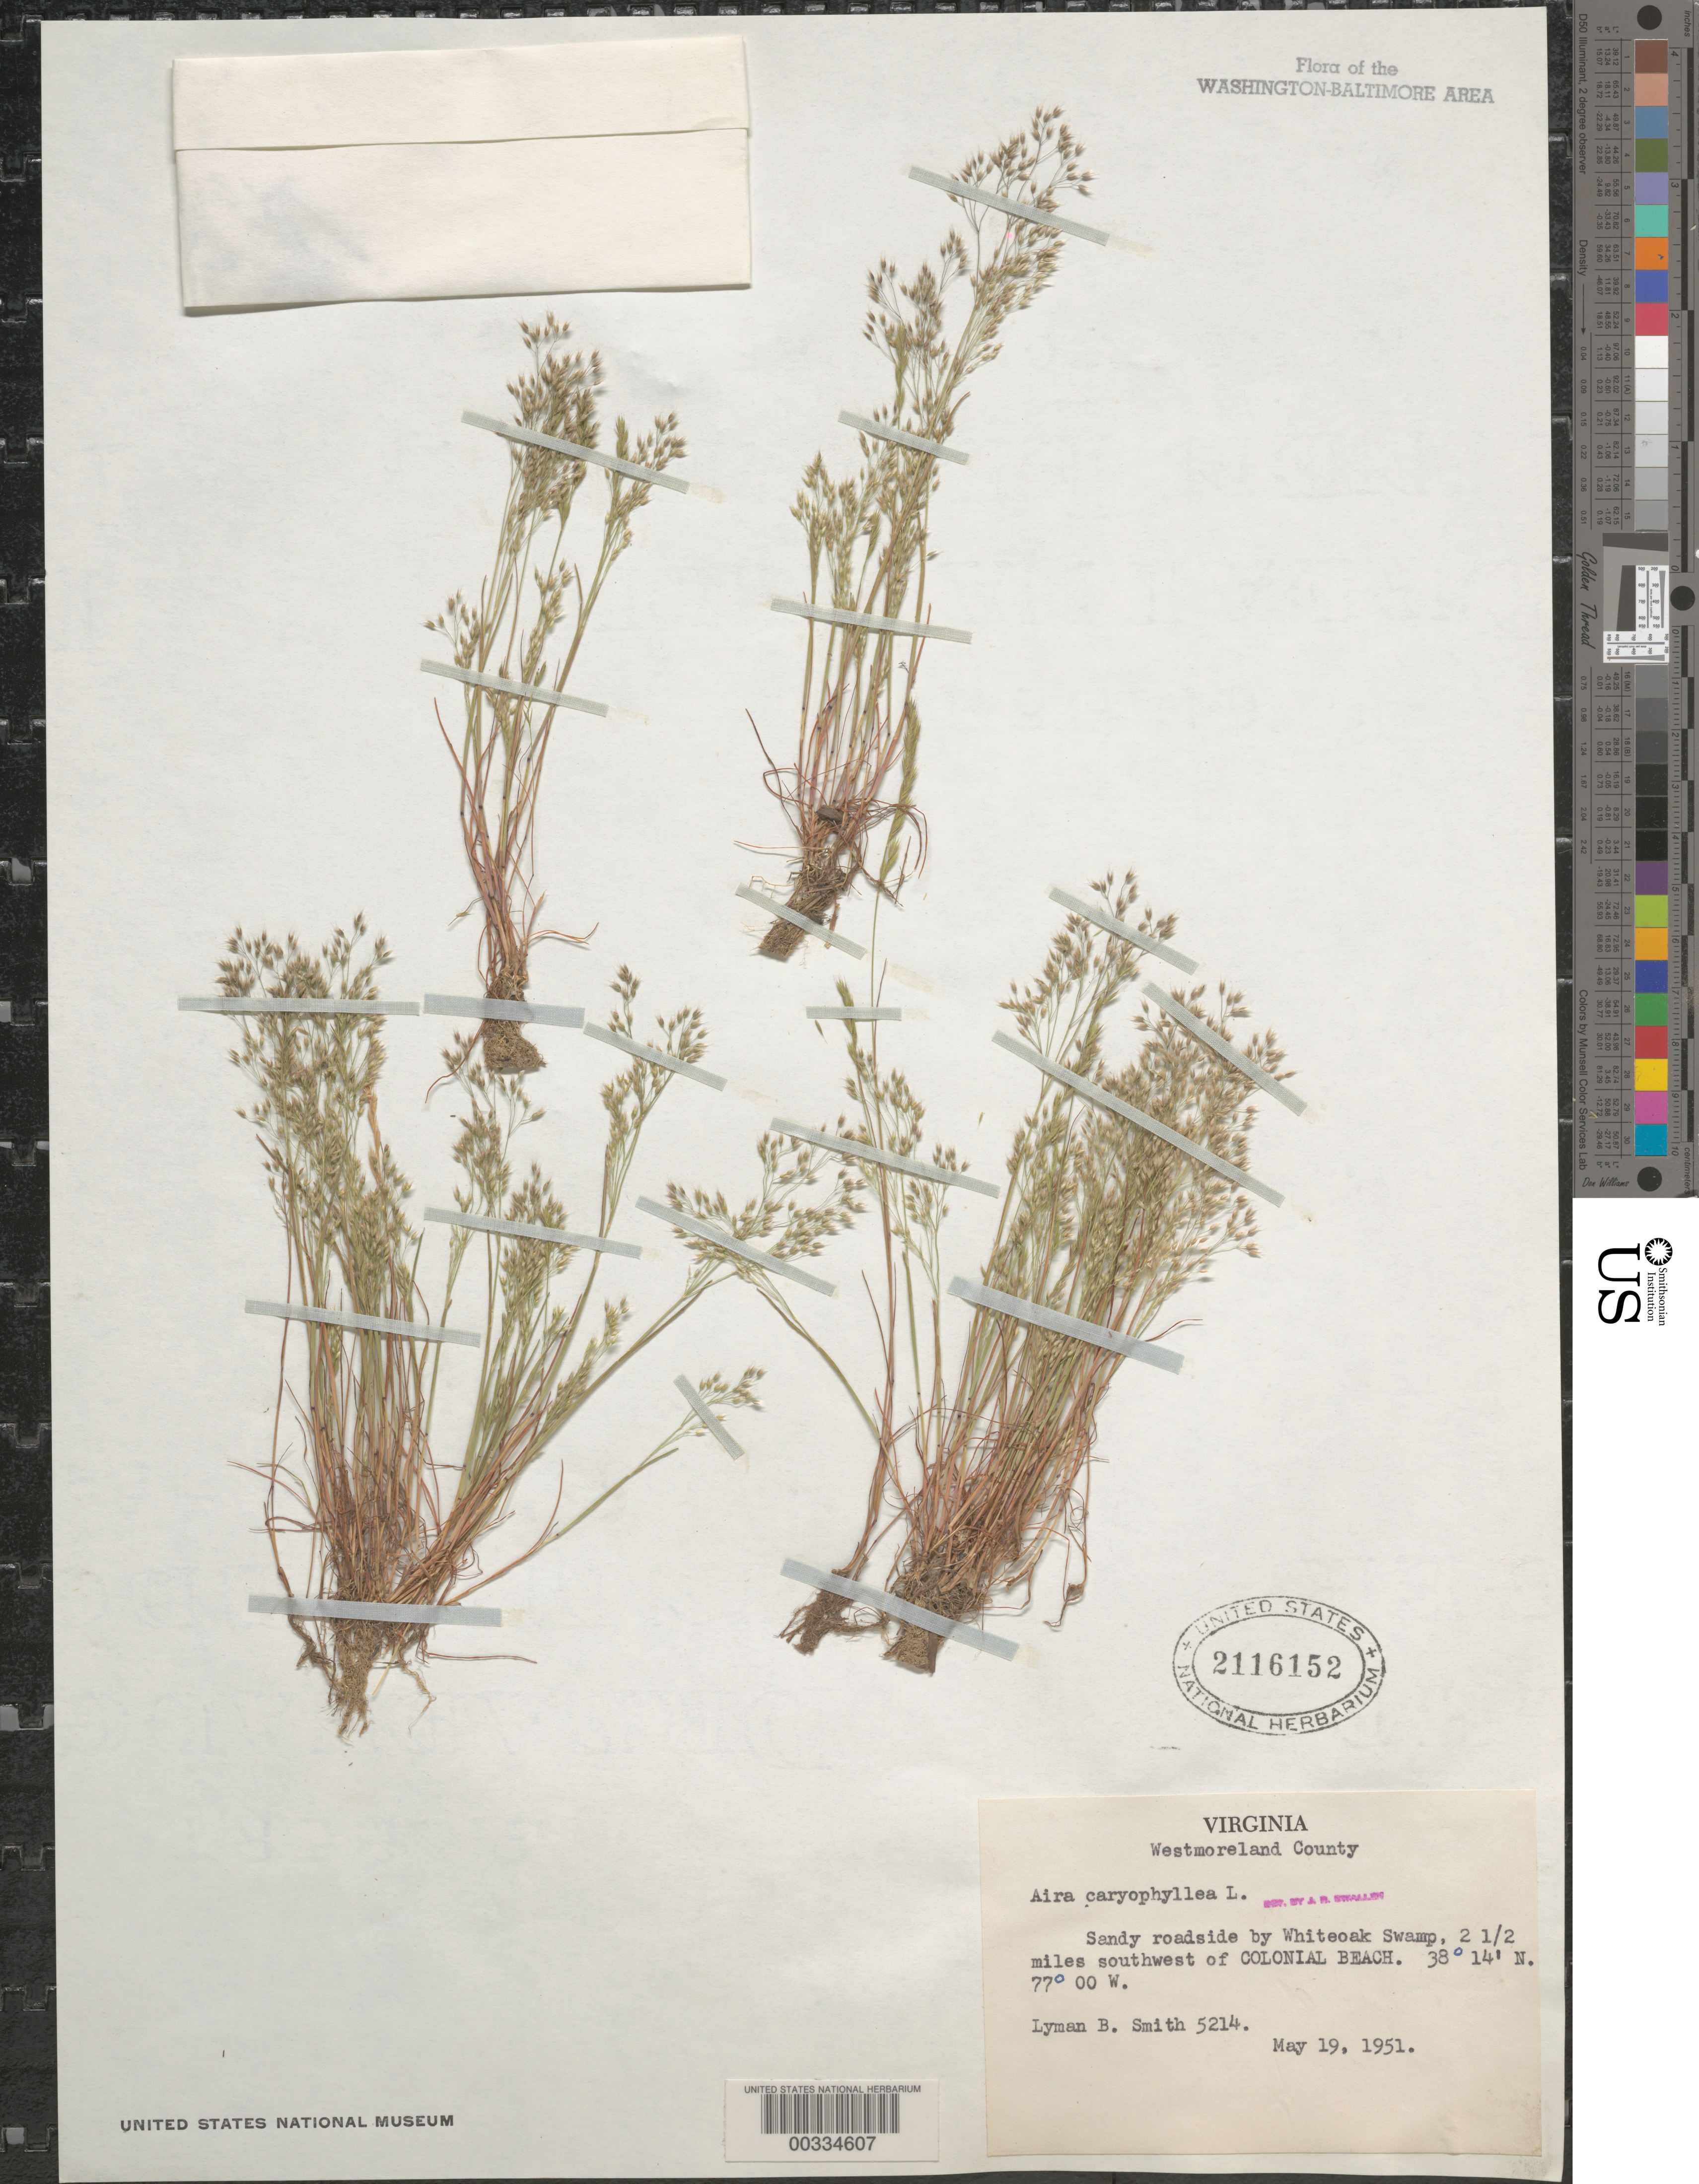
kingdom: Plantae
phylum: Tracheophyta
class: Liliopsida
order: Poales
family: Poaceae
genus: Aira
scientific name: Aira caryophyllea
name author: L.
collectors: L. Smith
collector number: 5214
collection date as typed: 19 May 1951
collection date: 1951-05-19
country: United States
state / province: Virginia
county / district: Westmoreland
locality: Whiteoak swamp, southwest of Colonial Beach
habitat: Sandy roadside by swamp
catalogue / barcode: US 2116152